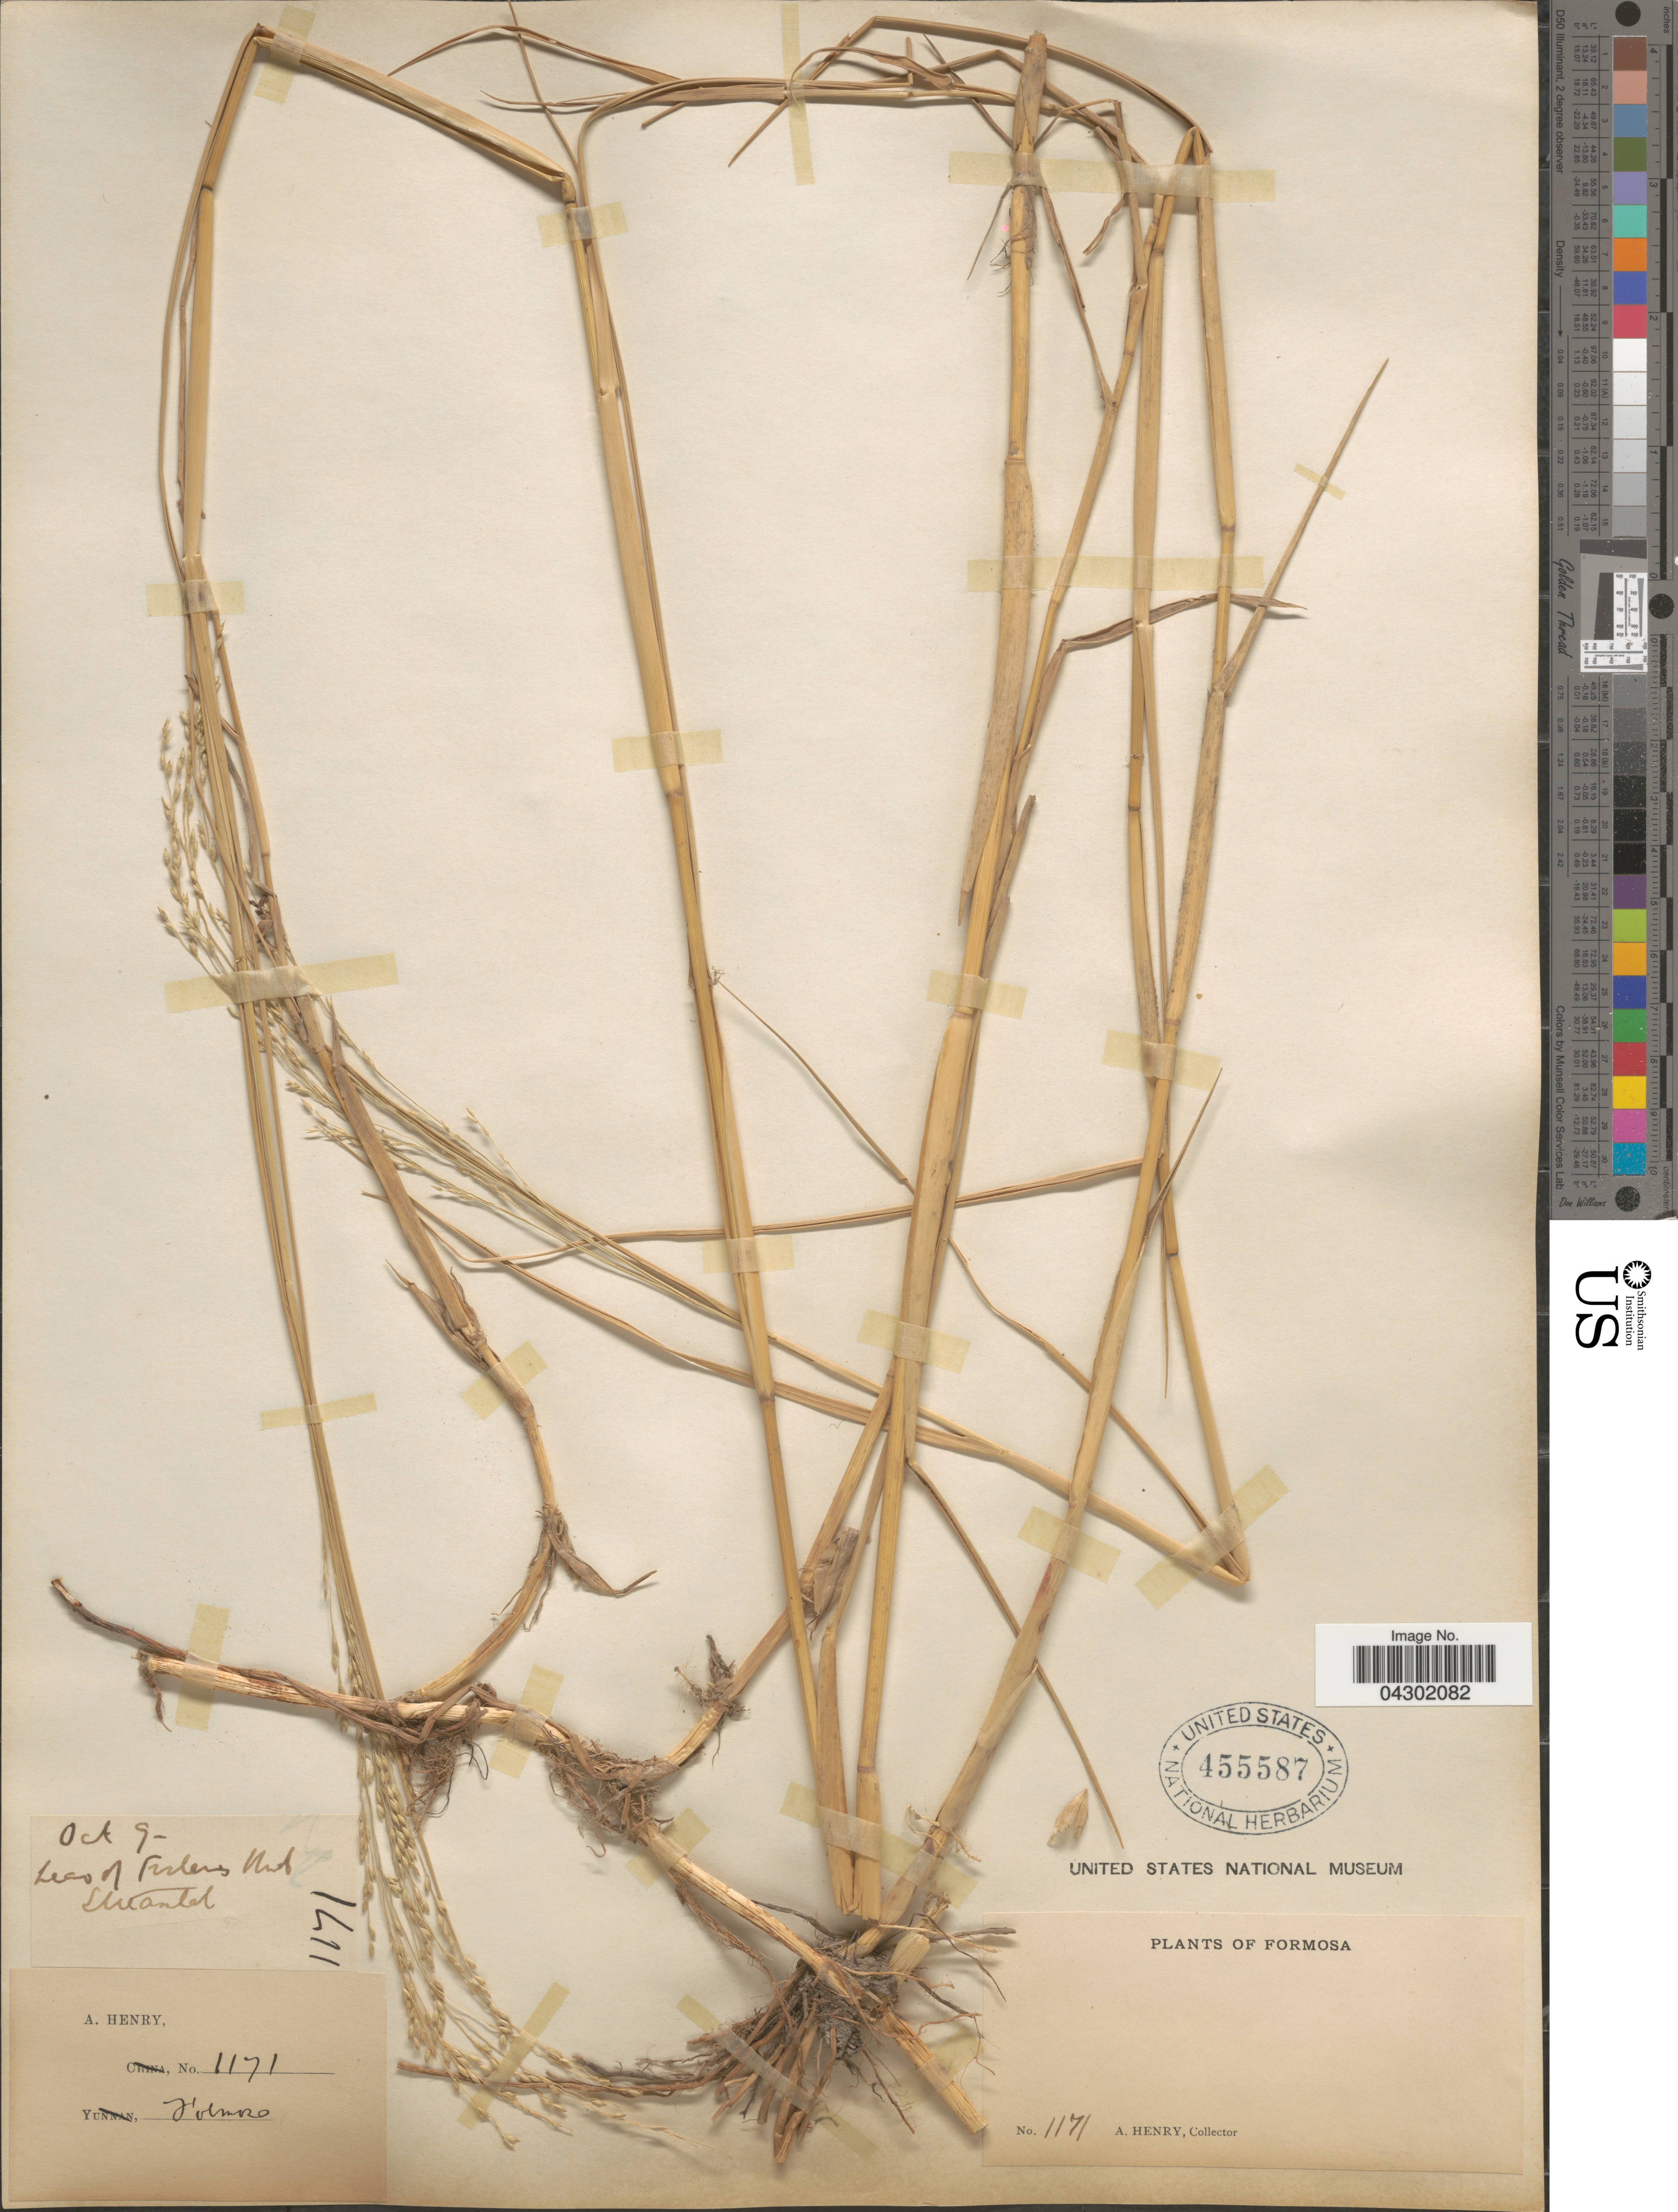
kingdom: Plantae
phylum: Tracheophyta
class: Liliopsida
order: Poales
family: Poaceae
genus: Panicum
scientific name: Panicum repens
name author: L.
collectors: A. Henry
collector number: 1171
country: Taiwan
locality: Leco of Furlens Hut streamlet. [interpreted] Formosa.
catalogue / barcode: US 455587